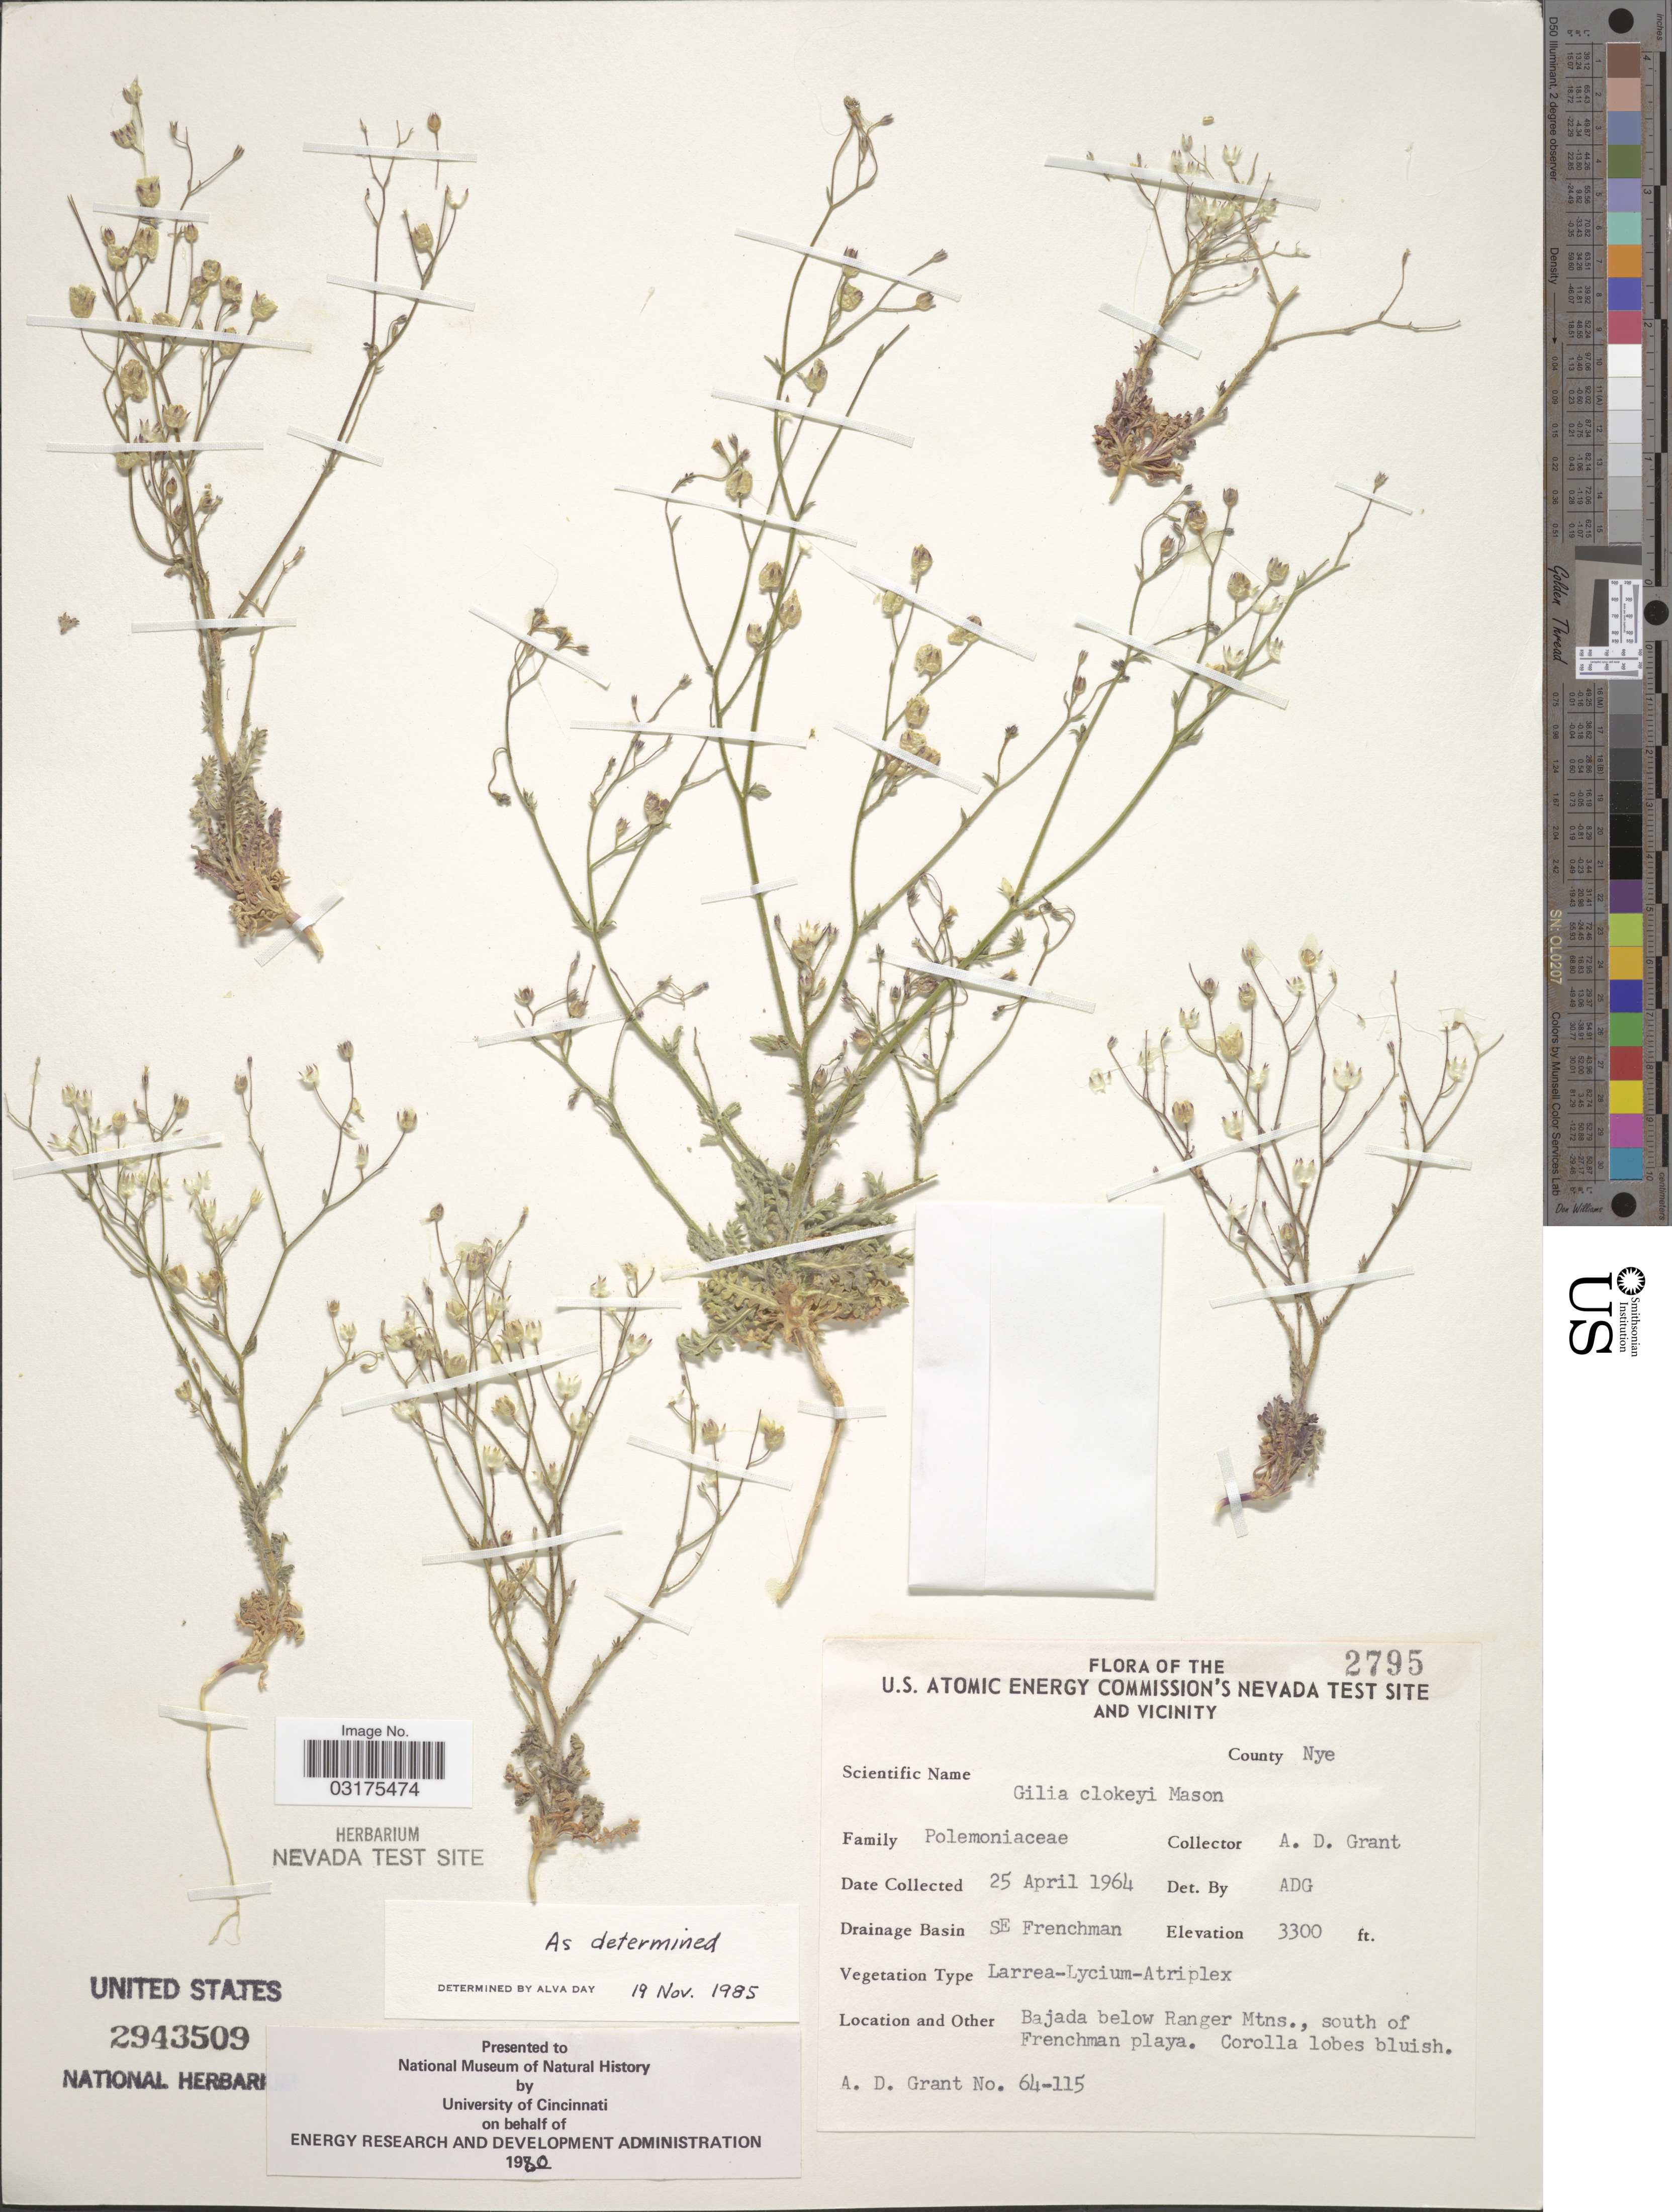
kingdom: Plantae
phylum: Tracheophyta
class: Magnoliopsida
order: Ericales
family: Polemoniaceae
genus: Gilia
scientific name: Gilia clokeyi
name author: H. Mason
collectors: A. Grant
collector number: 2795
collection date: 1964-04-25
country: United States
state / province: Nevada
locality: The U.S. Atomic Energy Commission's Nevada Test Site And Vicinity, County Nye, Drainage Basin SE Frenchman, Bajada below Ranger Mtns., south of Frenchman playa.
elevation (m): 1006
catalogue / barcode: US 2943509